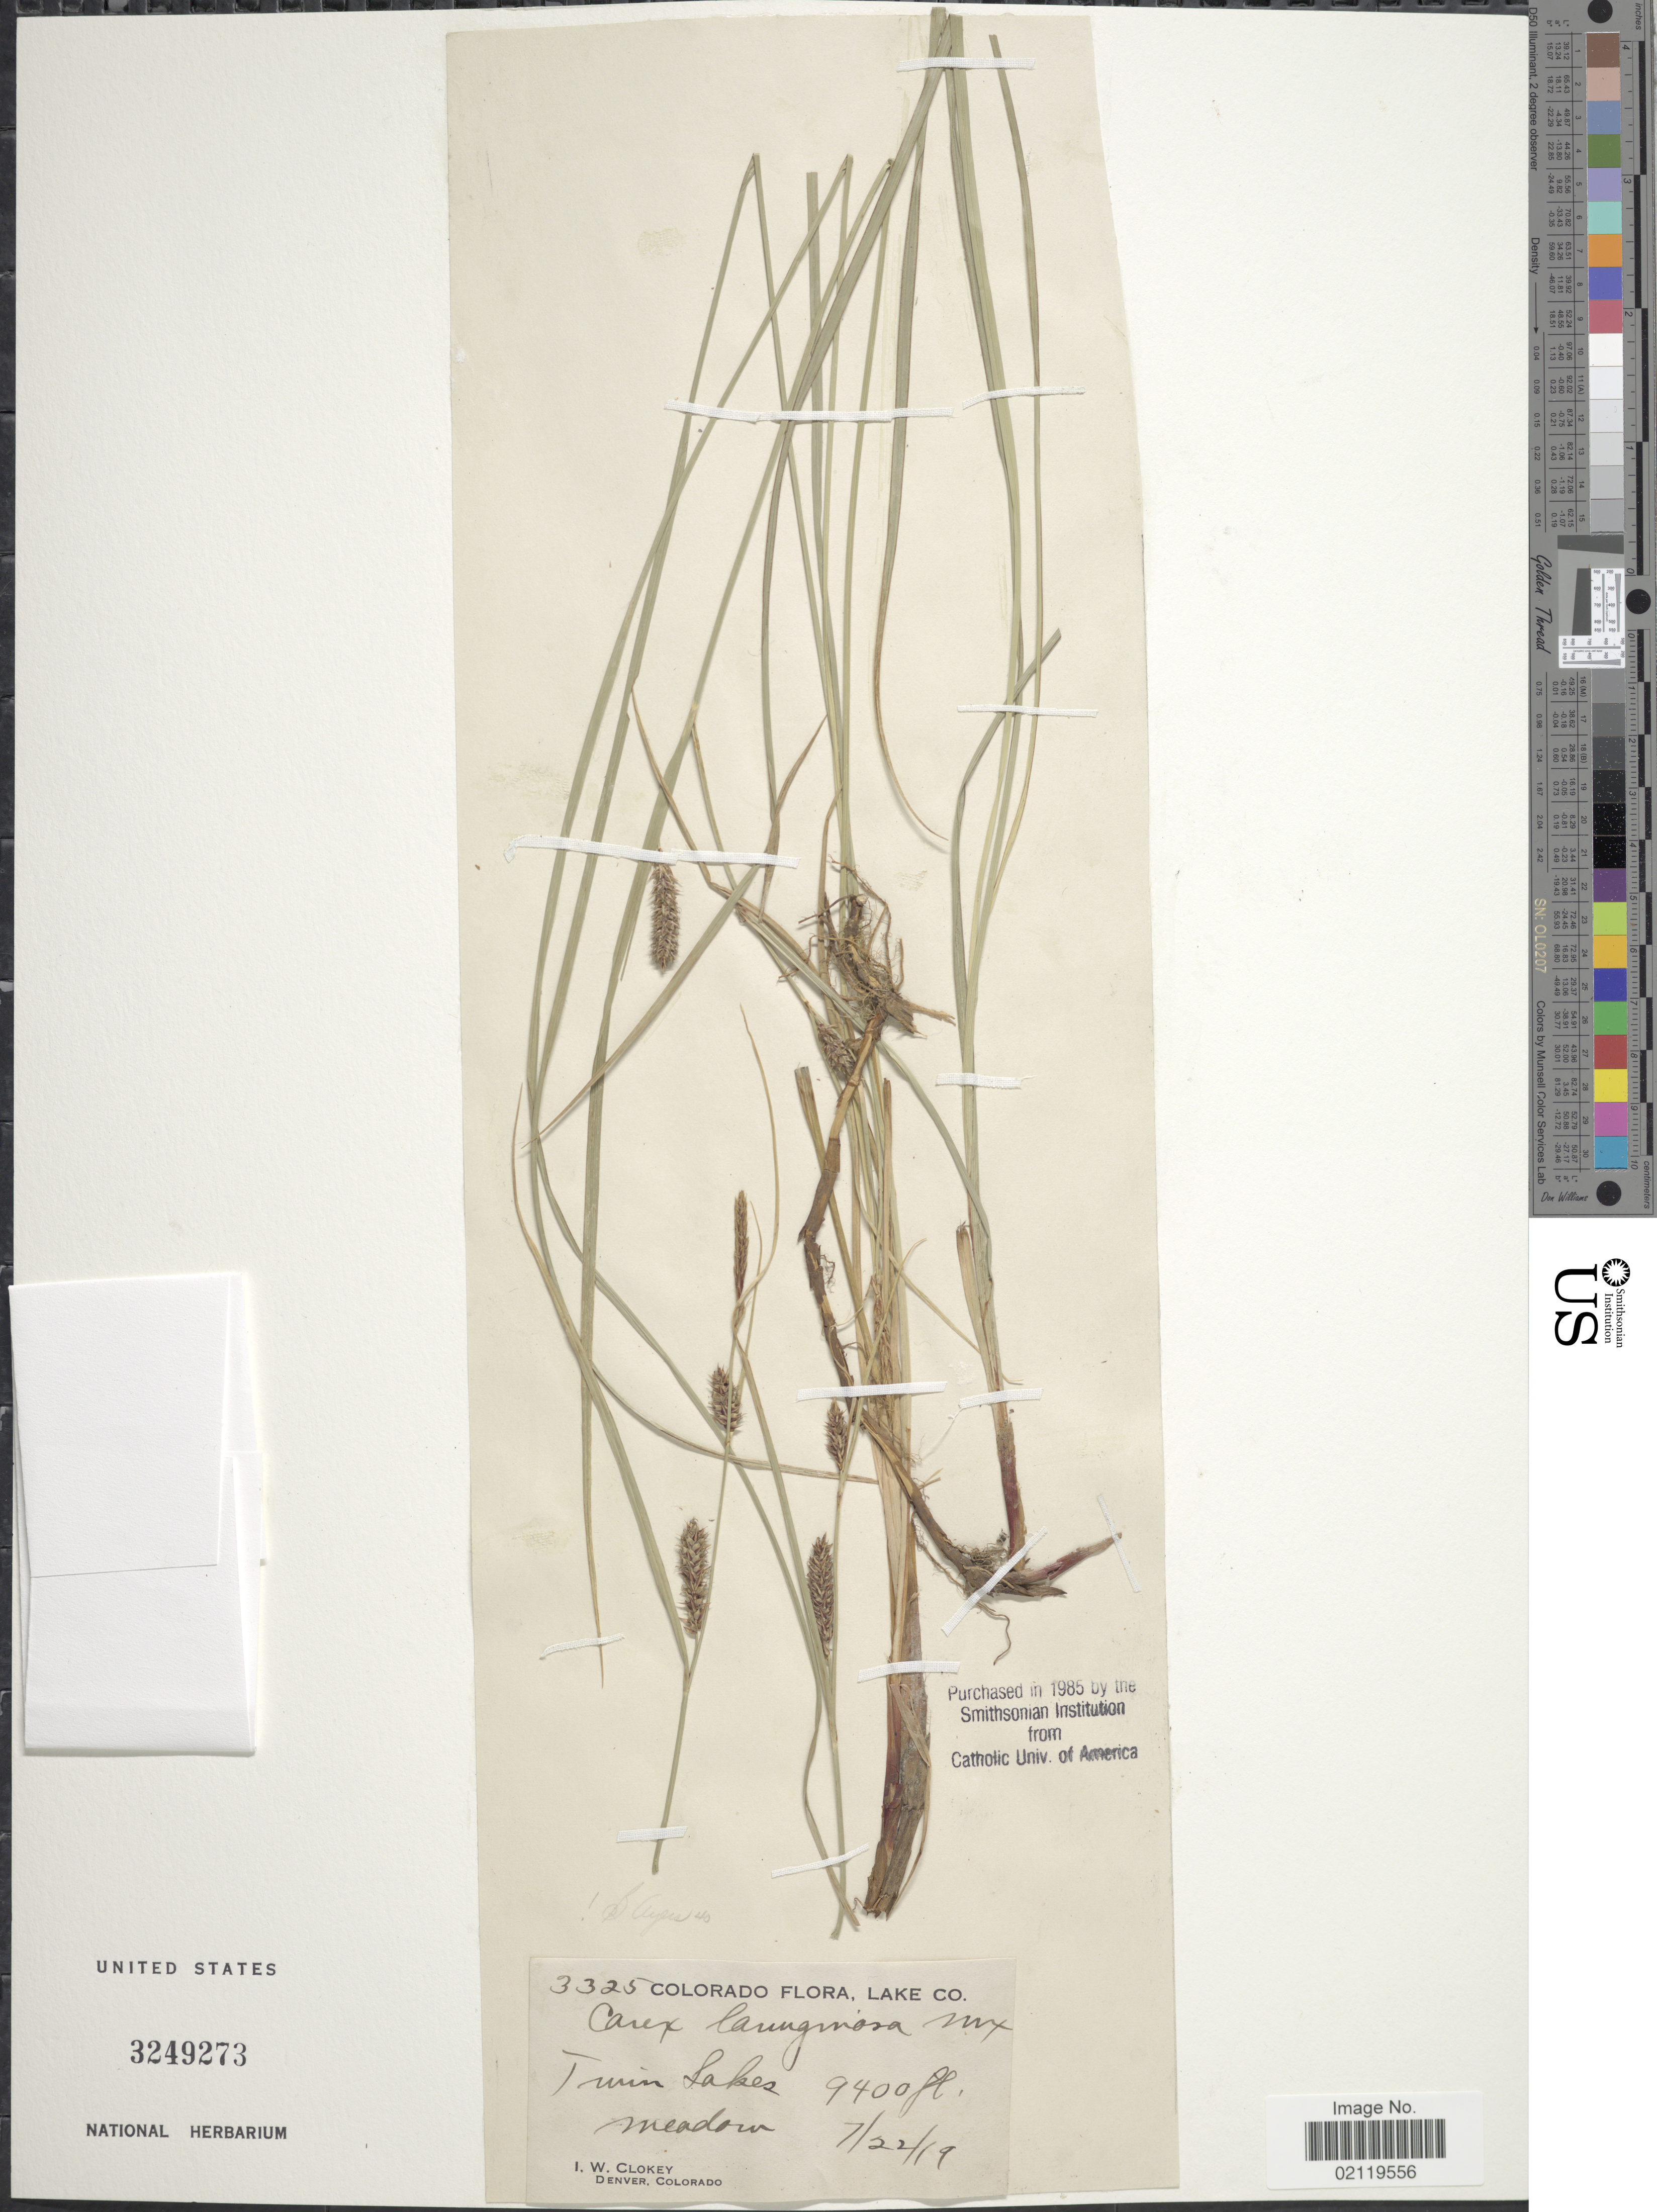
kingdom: Plantae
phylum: Tracheophyta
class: Liliopsida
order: Poales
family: Cyperaceae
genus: Carex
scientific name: Carex pellita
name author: Muhl. ex Willd.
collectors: I. W. Clokey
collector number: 3325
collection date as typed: Transcribed d/m/y: 22/7/19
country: United States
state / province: Colorado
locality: Lake Co. Twin Lakes. Meadow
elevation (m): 2865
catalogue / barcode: US 3249273